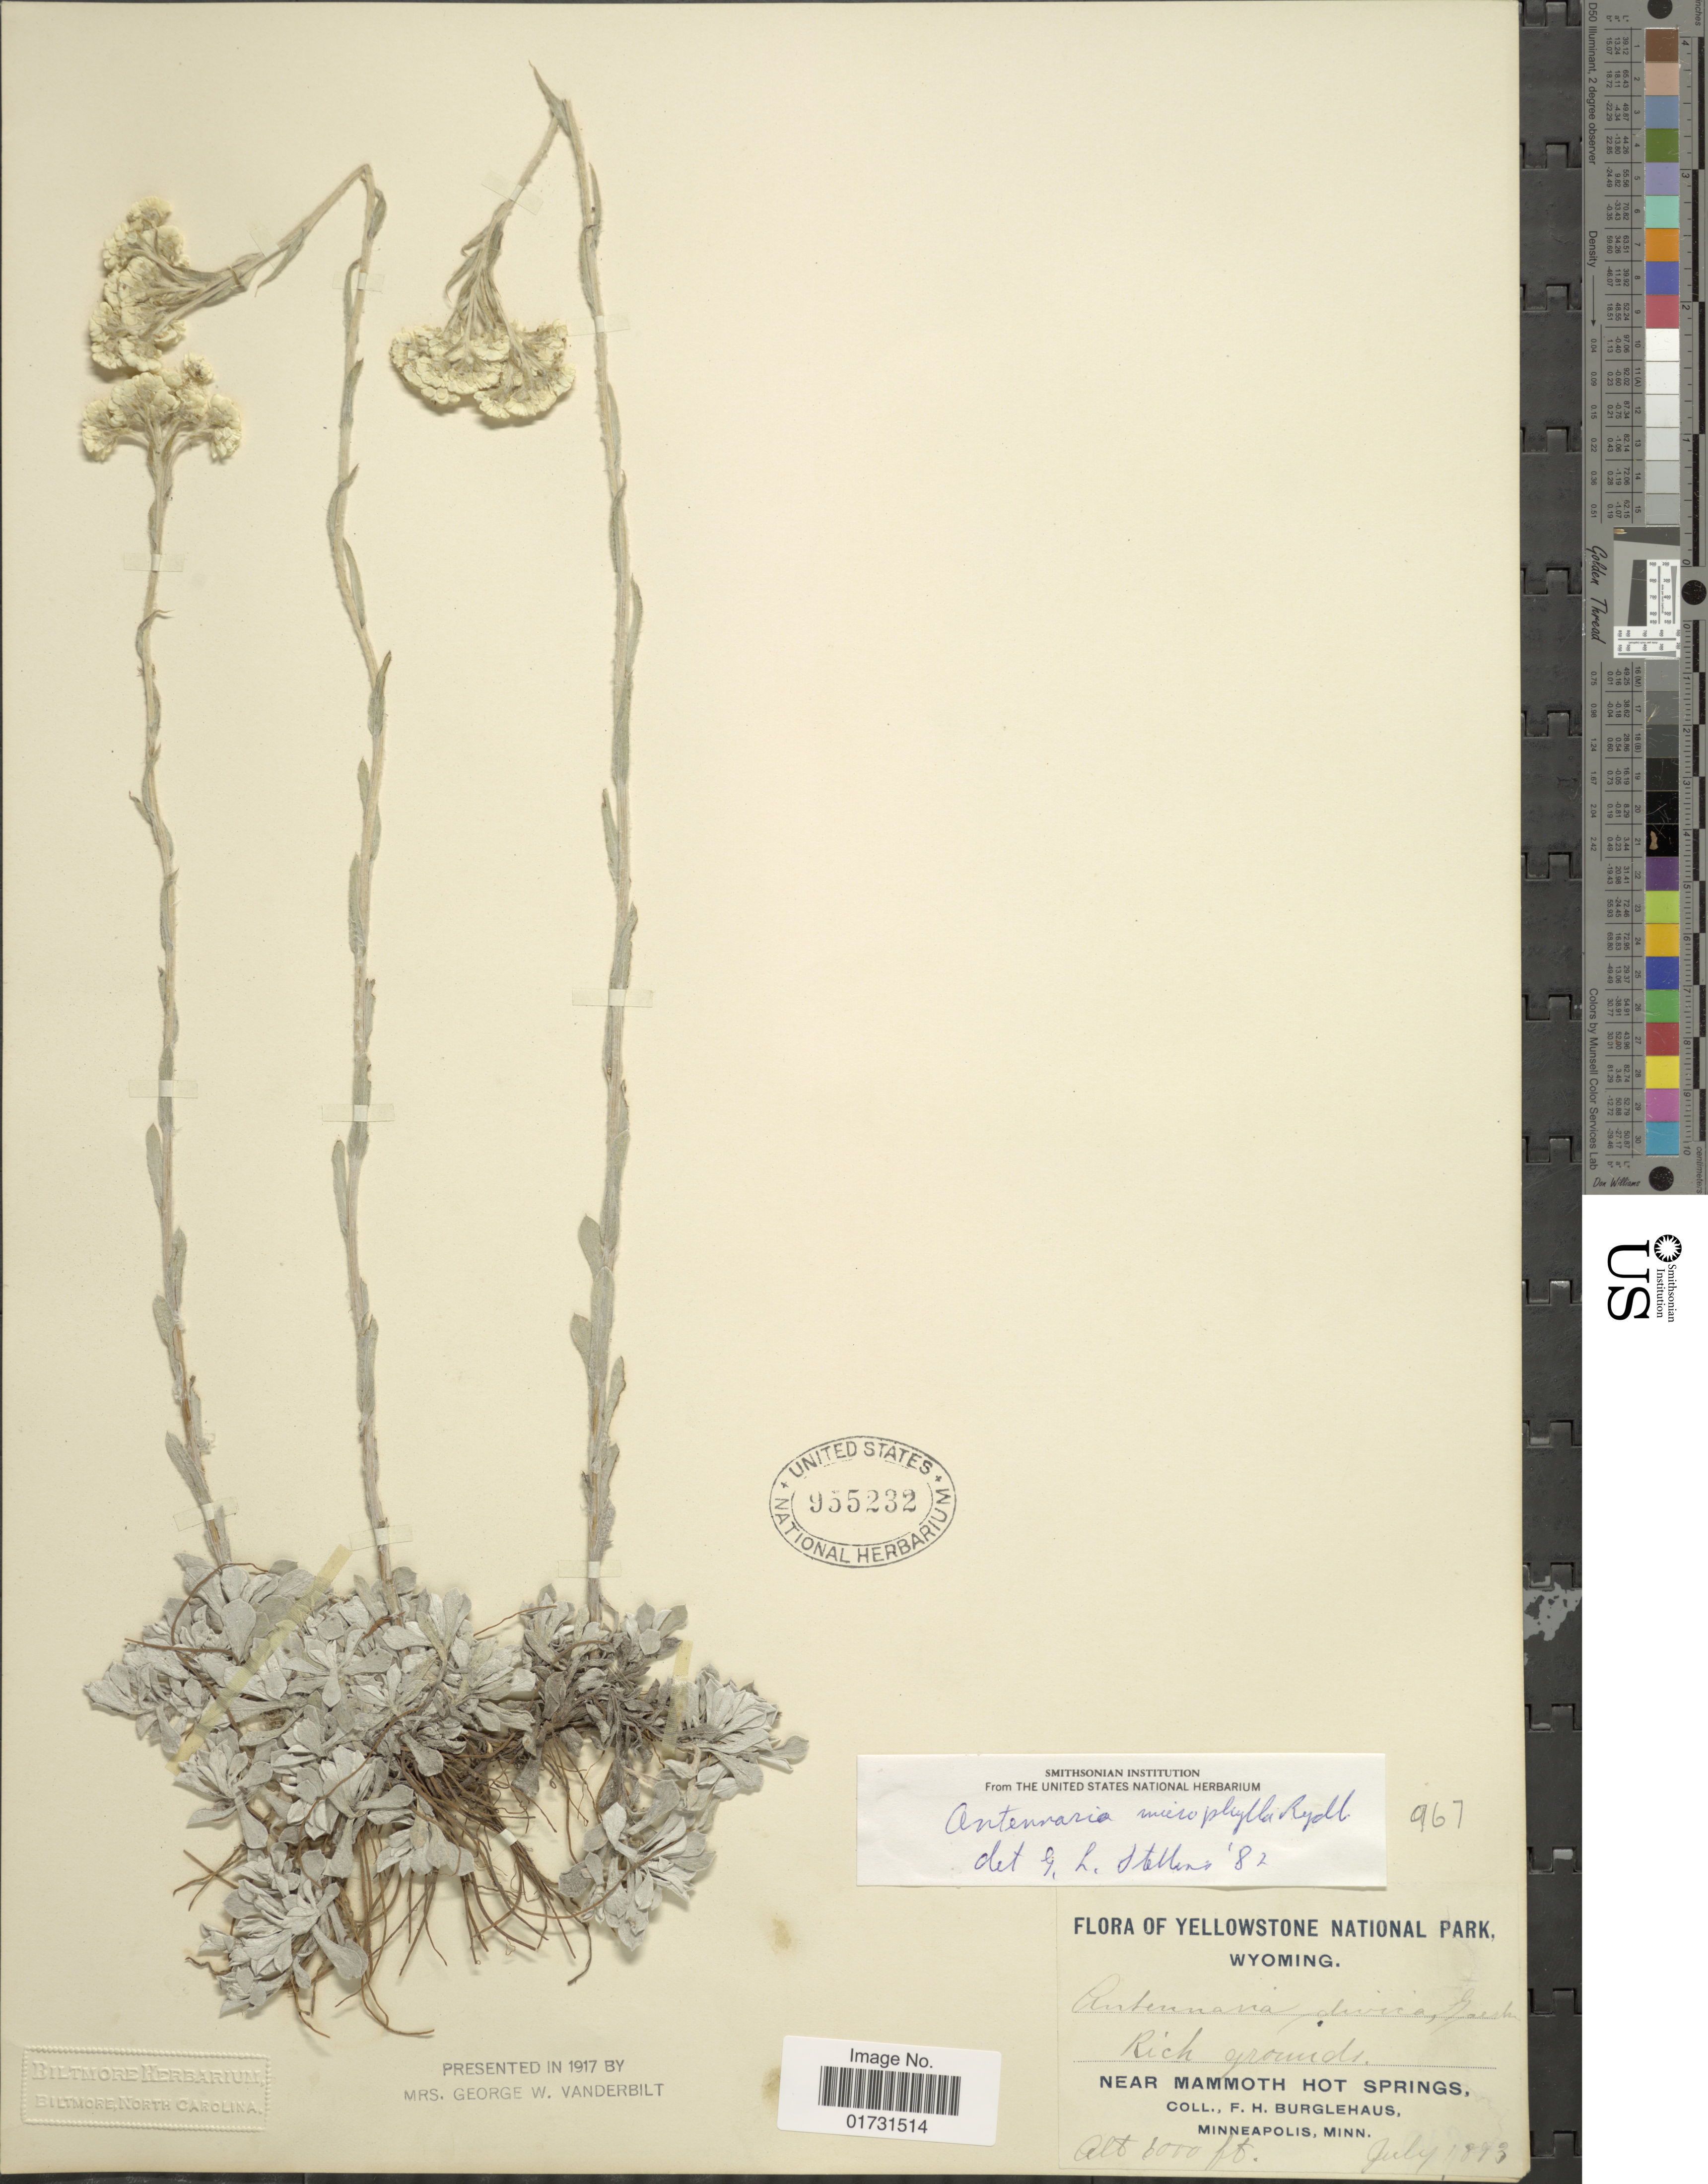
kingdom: Plantae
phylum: Tracheophyta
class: Magnoliopsida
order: Asterales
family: Asteraceae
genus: Antennaria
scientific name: Antennaria microphylla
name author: Rydb.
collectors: F. Burglehaus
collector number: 967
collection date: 1893-07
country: United States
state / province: Wyoming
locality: Yellowstone National Park, Near Mammoth Hot Springs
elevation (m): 1829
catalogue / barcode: US 955232